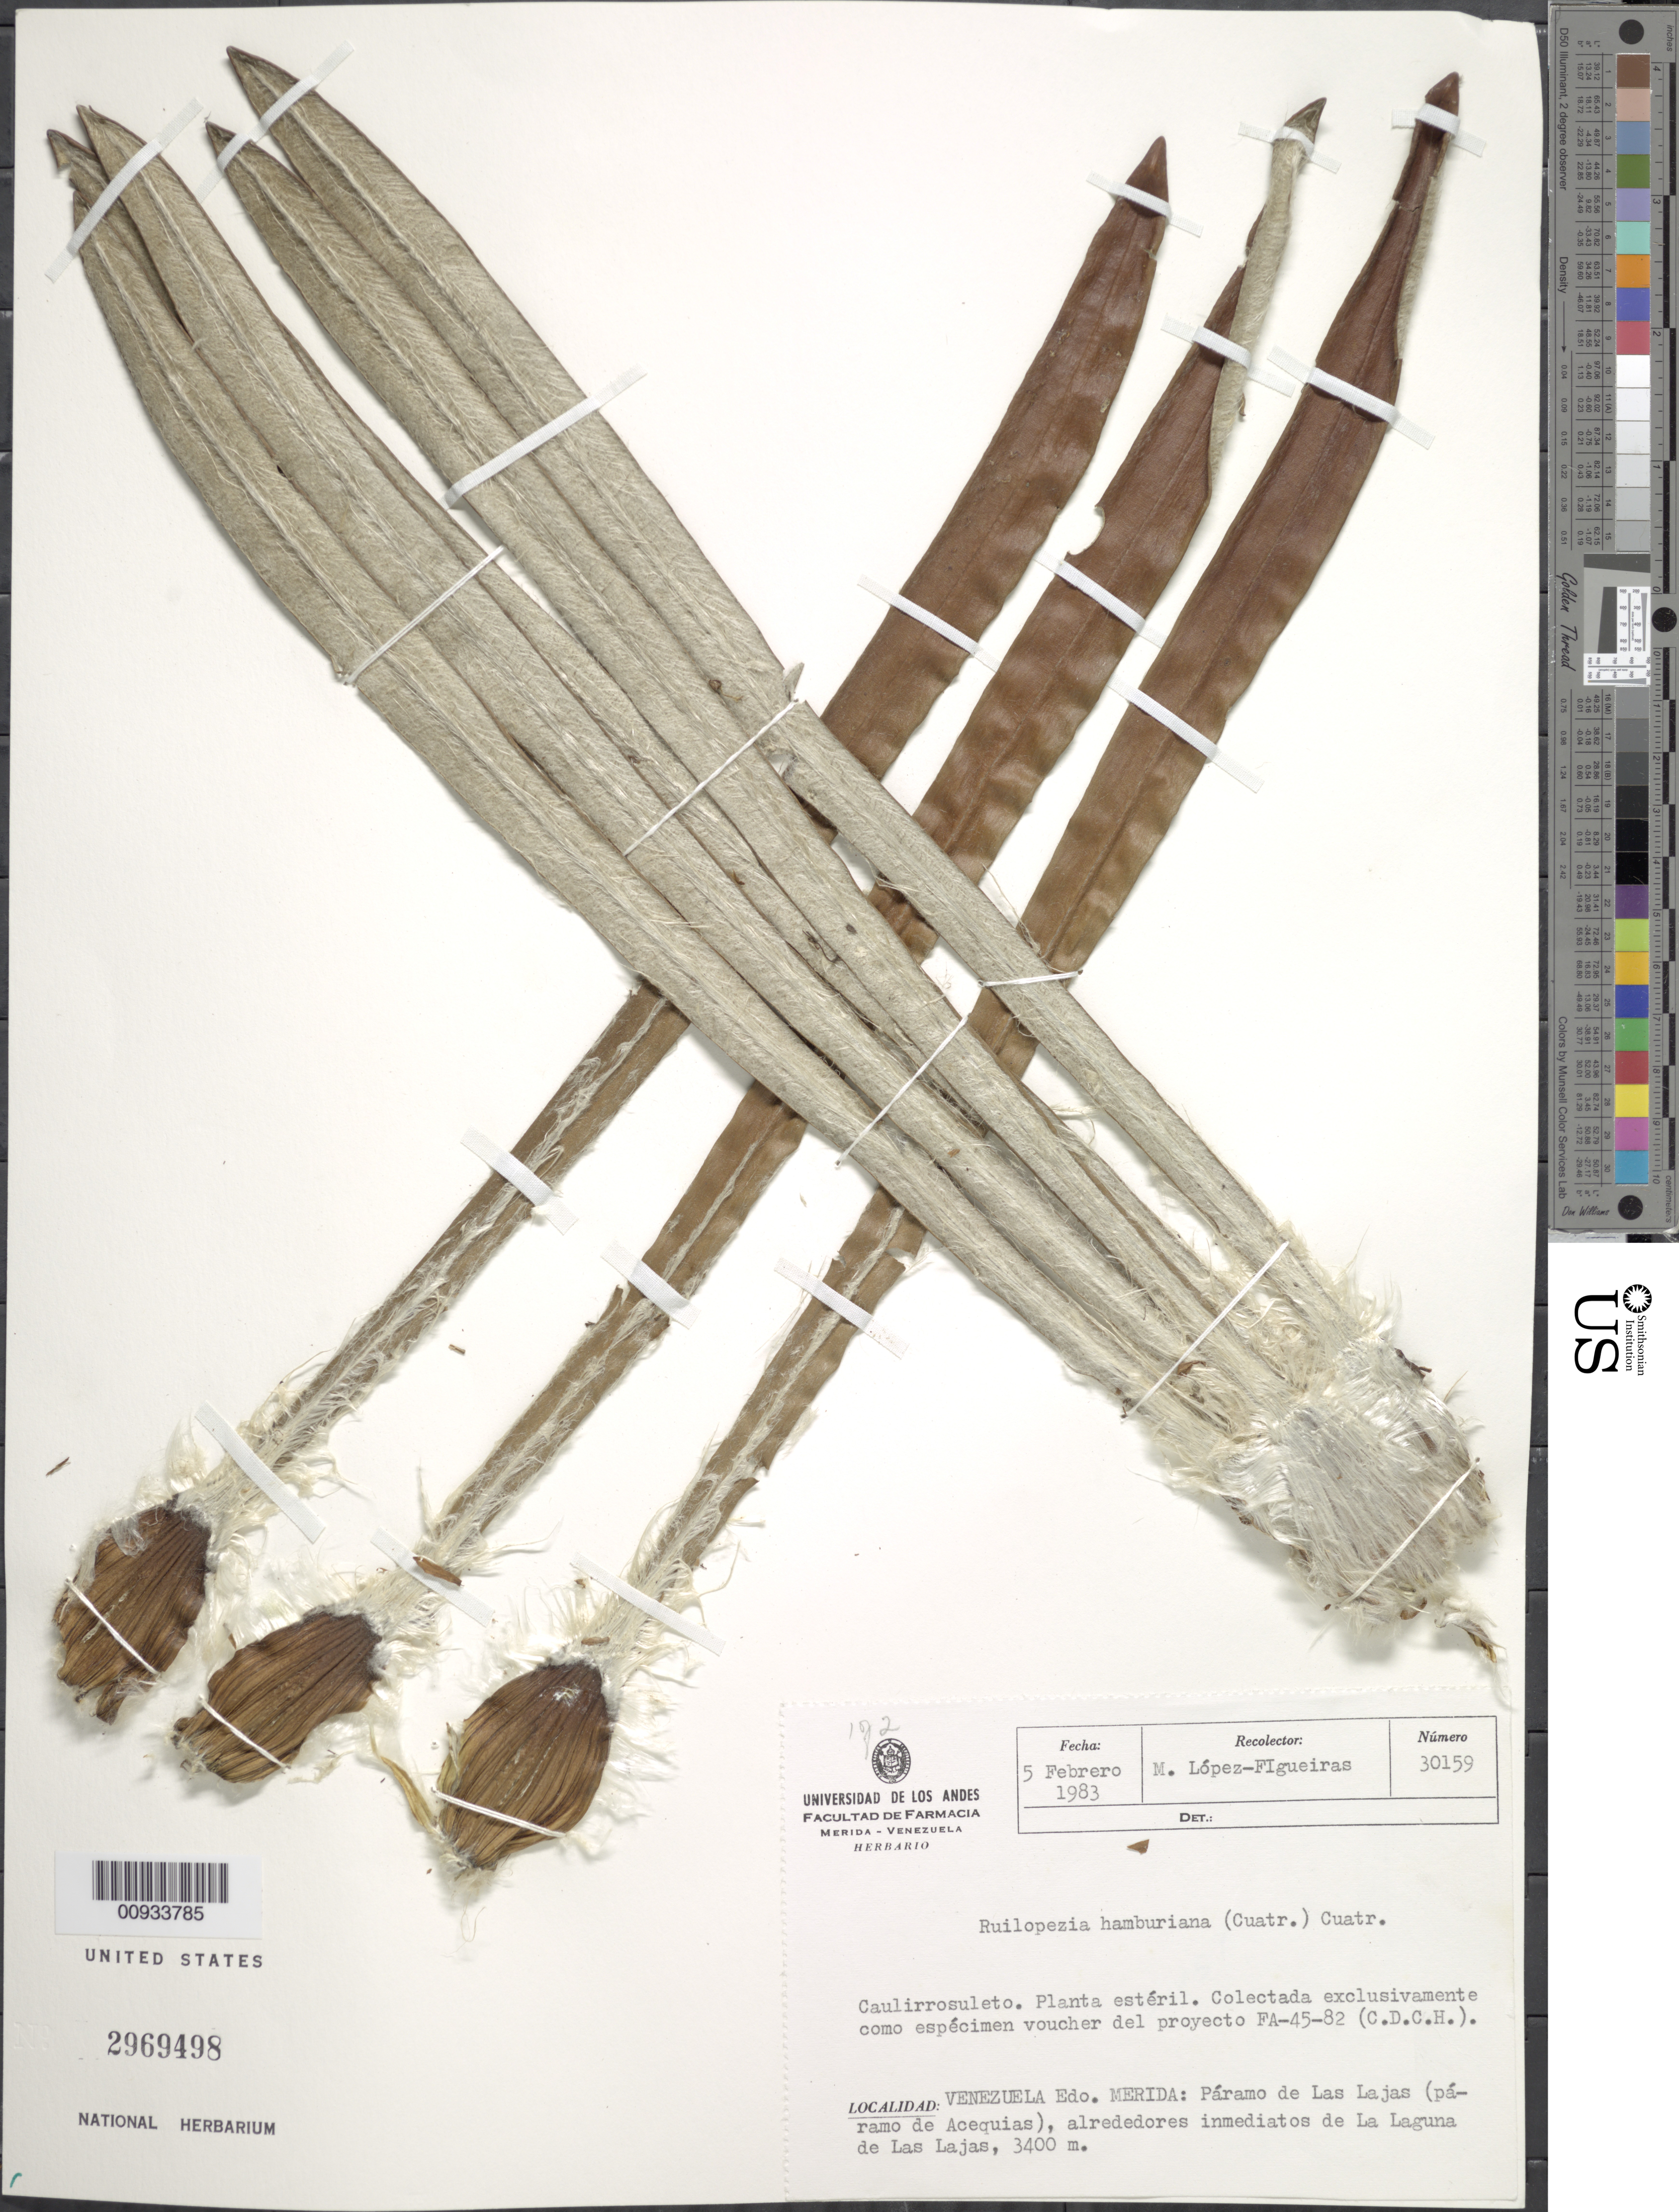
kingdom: Plantae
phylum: Tracheophyta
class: Magnoliopsida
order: Asterales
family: Asteraceae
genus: Ruilopezia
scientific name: Ruilopezia hanburiana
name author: (Cuatrec.) Cuatrec.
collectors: M. López Figueiras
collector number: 30159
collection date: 1983-02-05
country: Venezuela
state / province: Mérida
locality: Páramo de Las Lajas. Páramo de Las Lajas (páramo de Acequias), alrededores inmediatos de la Laguna de Las Lajas.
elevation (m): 3400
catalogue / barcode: US 2969498